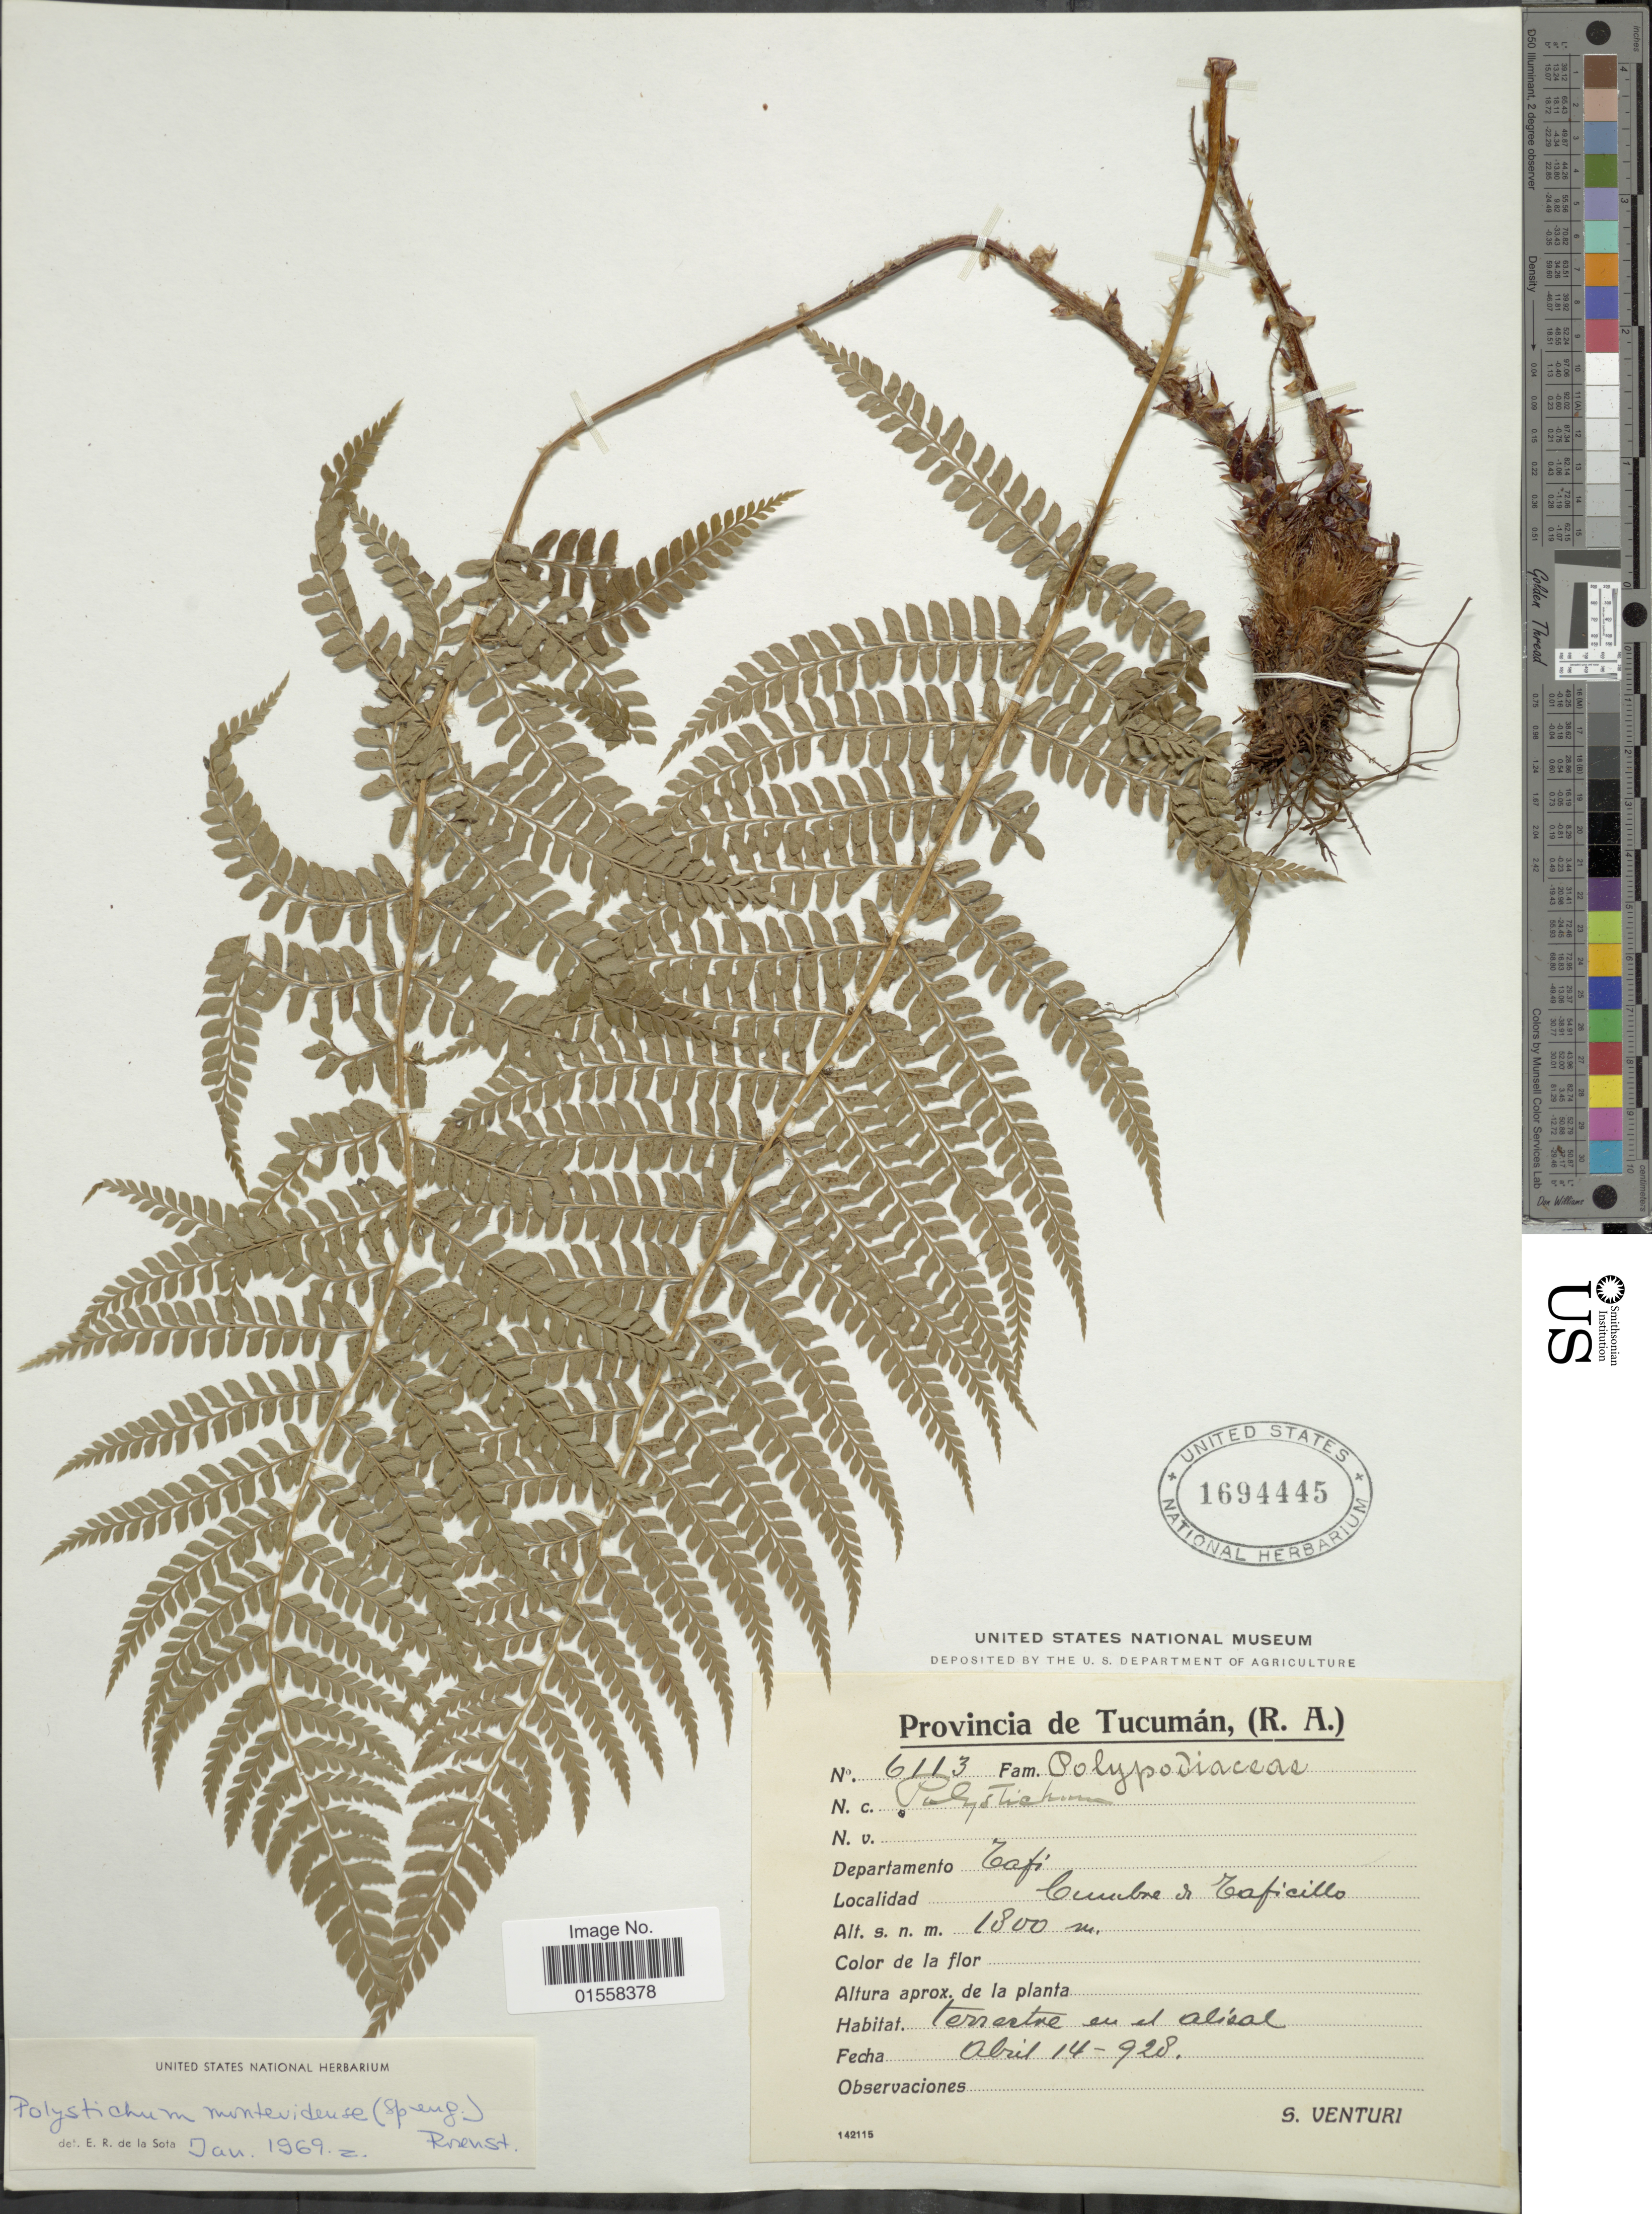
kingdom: Plantae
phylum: Tracheophyta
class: Polypodiopsida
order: Polypodiales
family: Dryopteridaceae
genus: Polystichum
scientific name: Polystichum montevidense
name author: (Spreng.) Rosenst.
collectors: S. Venturi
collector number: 6113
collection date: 1928-04-14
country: Argentina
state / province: Tucuman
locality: Provincia de Tucuman (R, A.) Departamento Tafi, Cumbre di Taficillo.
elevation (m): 1800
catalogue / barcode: US 1694445